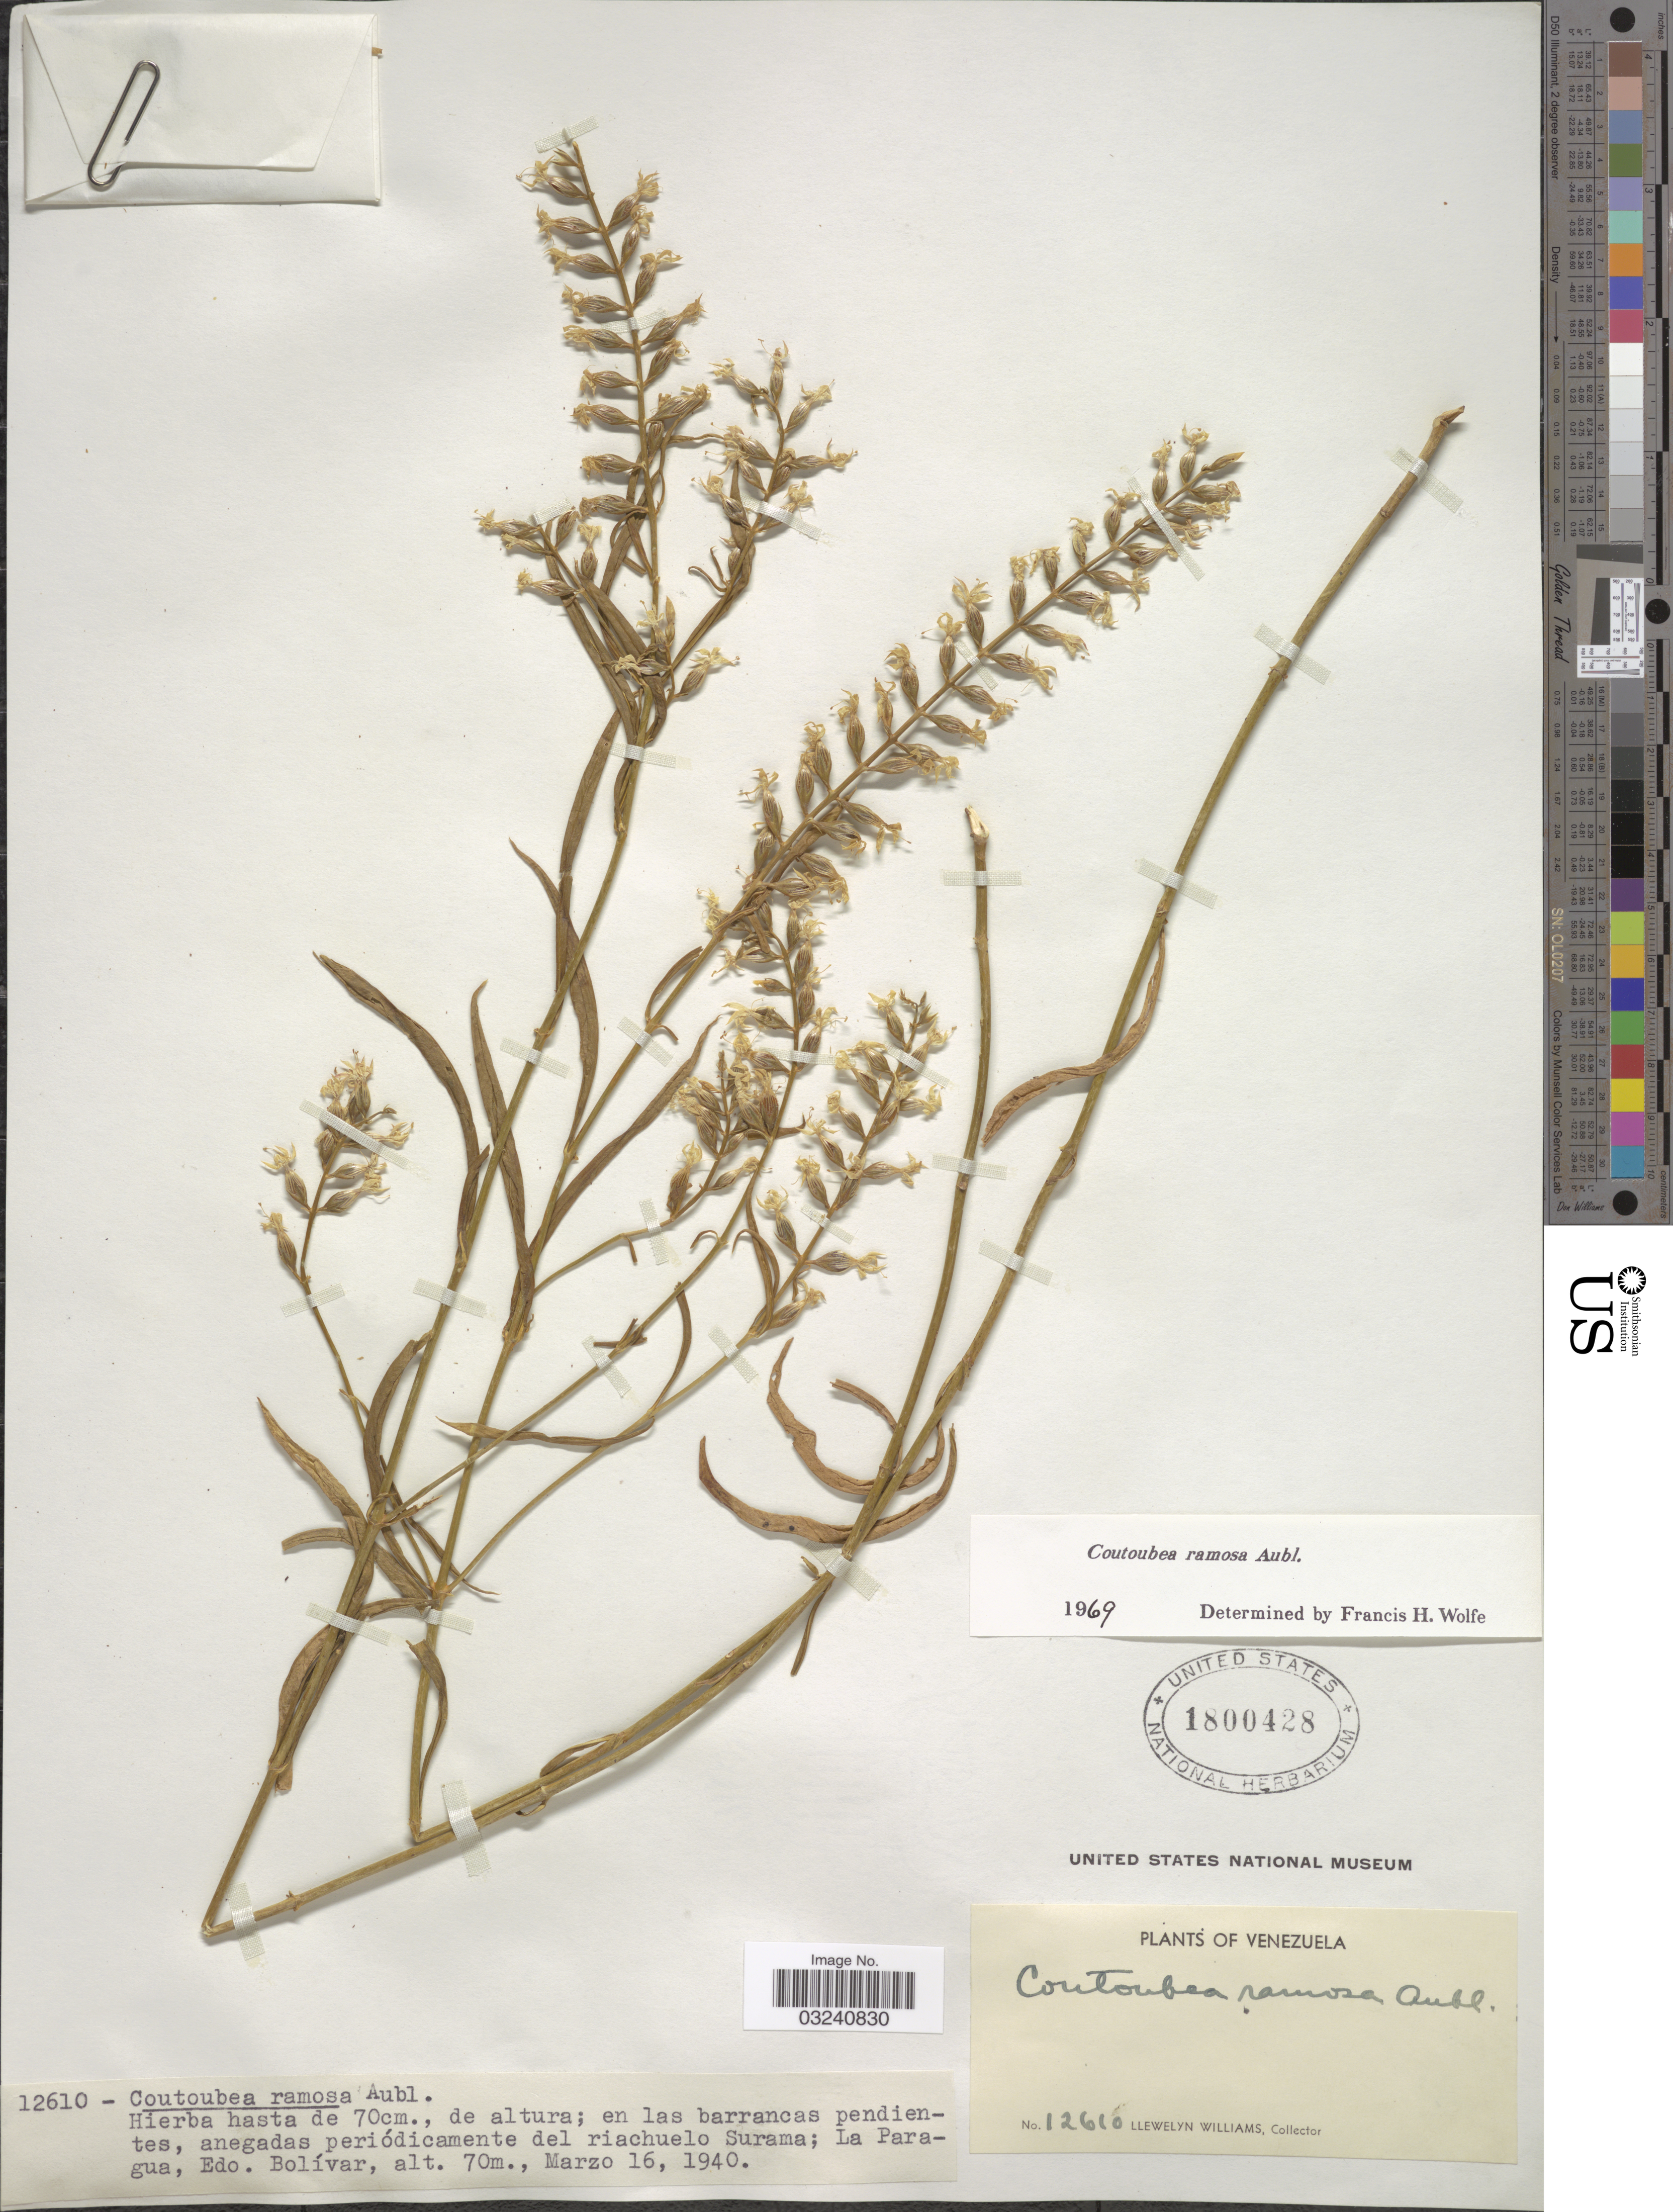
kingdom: Plantae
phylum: Tracheophyta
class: Magnoliopsida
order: Gentianales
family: Gentianaceae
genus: Coutoubea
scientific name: Coutoubea ramosa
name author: Aubl.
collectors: Ll. Williams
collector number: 12610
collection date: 1940-03-16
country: Venezuela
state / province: Bolivar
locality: En las barrancas pendientes, anegadas periódicamente del riachuelo Surama; La Paragua.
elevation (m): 70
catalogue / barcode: US 1800428